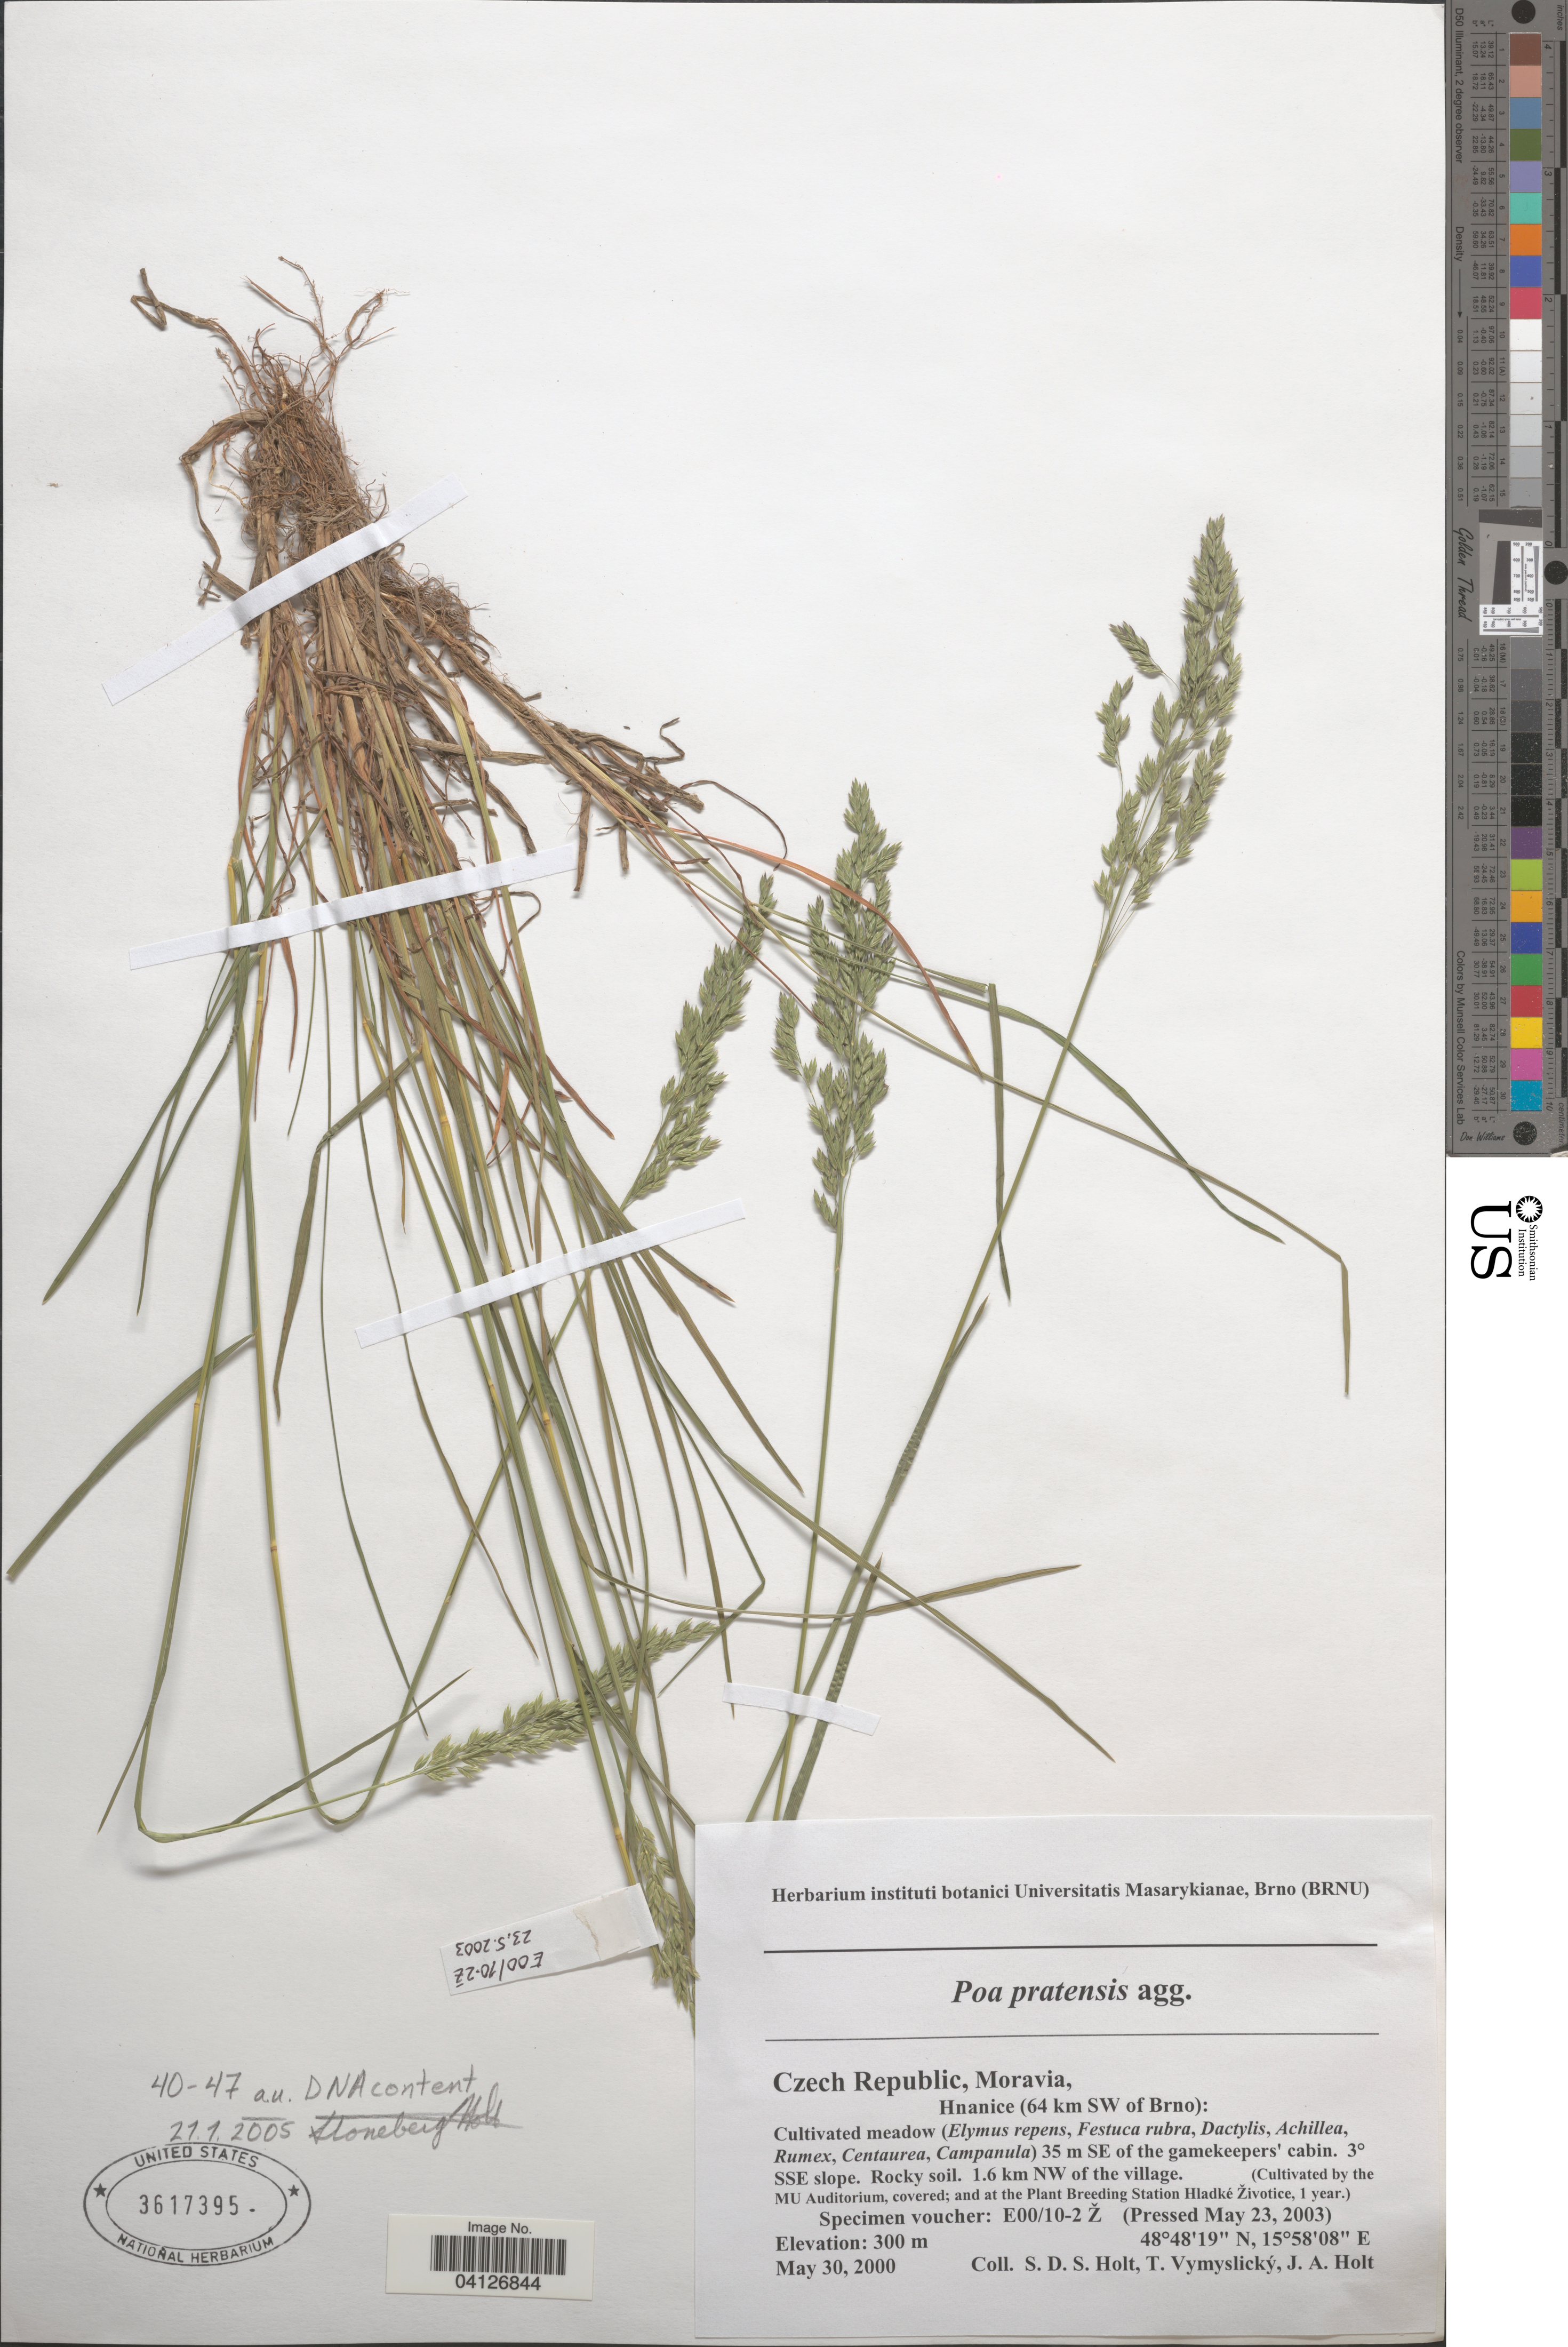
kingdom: Plantae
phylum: Tracheophyta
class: Liliopsida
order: Poales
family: Poaceae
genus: Poa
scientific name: Poa pratensis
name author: L.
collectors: Ex herb. instituti botanici Universitatis Masarykianae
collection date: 2003-05-23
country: Czechia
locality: By the MU Auditorium, covered; and at the Plant Breeding Station Hladké Životice, 1 year.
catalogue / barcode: US 3617395